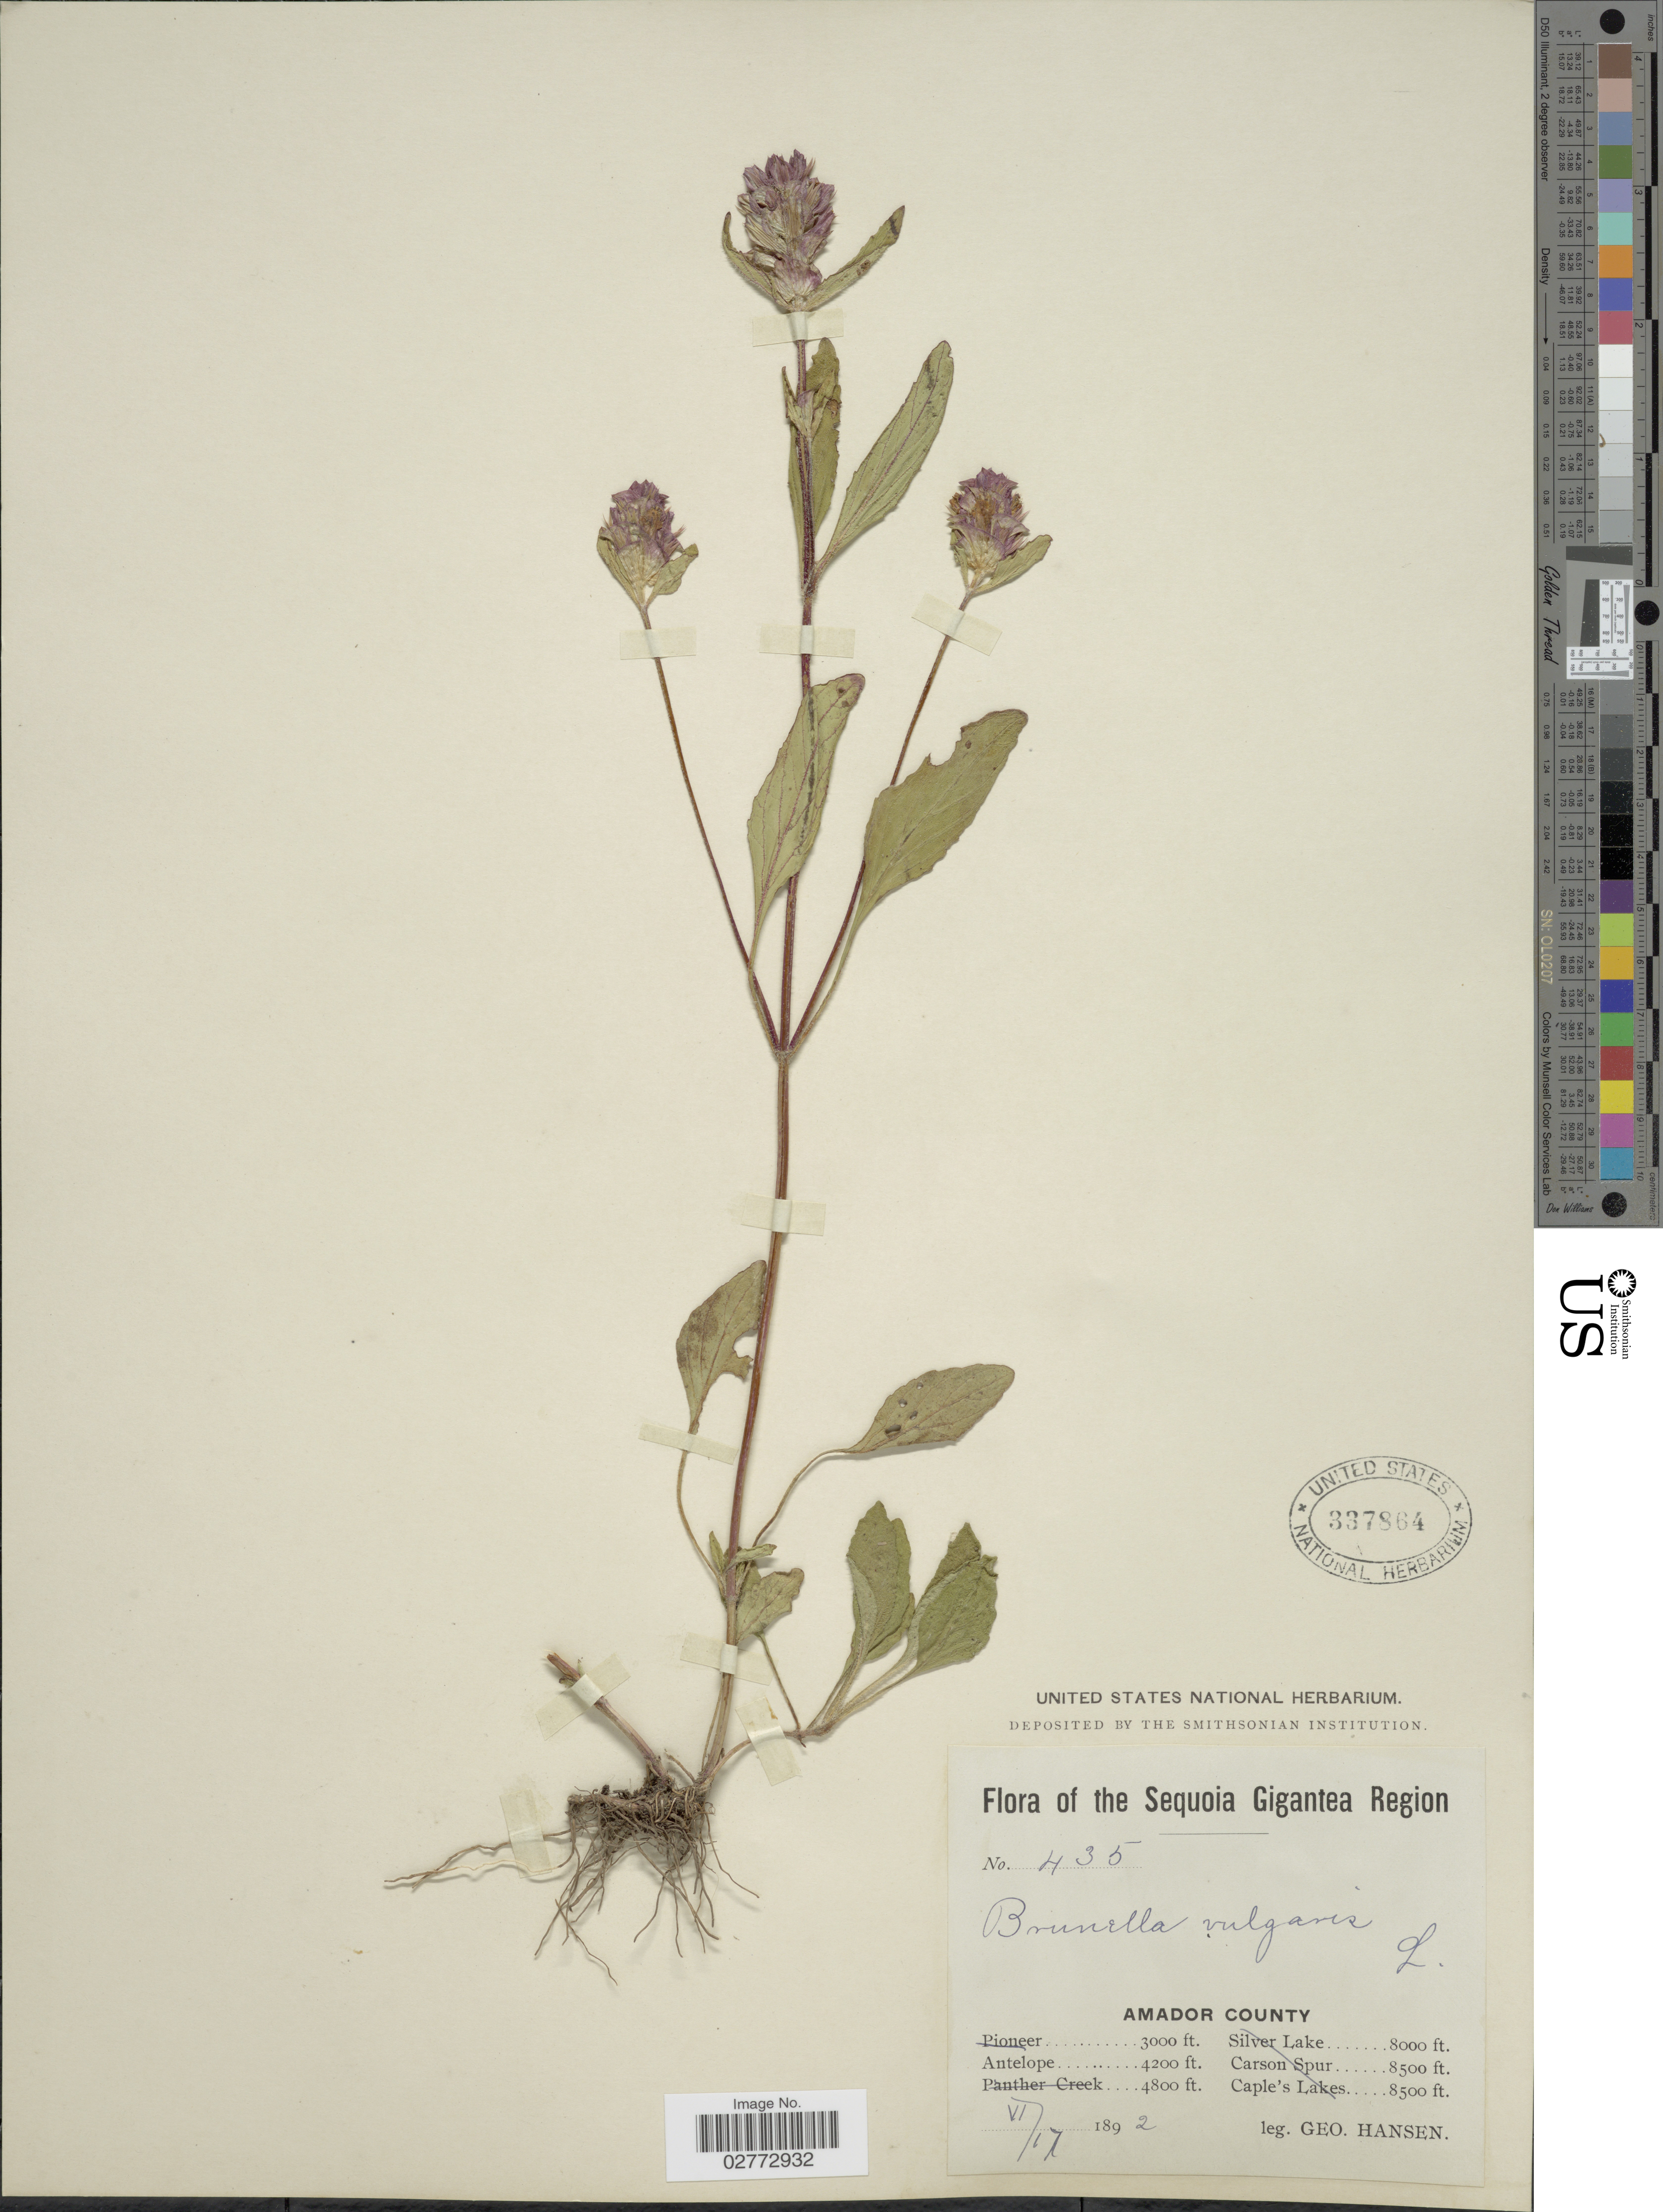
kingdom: Plantae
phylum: Tracheophyta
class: Magnoliopsida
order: Lamiales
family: Lamiaceae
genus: Prunella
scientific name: Prunella vulgaris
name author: L.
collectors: G. Hansen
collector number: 435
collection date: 1892-06-17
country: United States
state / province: California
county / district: Amador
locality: Sequoia Gigantea Region. Amador County. Antelope.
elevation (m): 1280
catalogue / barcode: US 337864